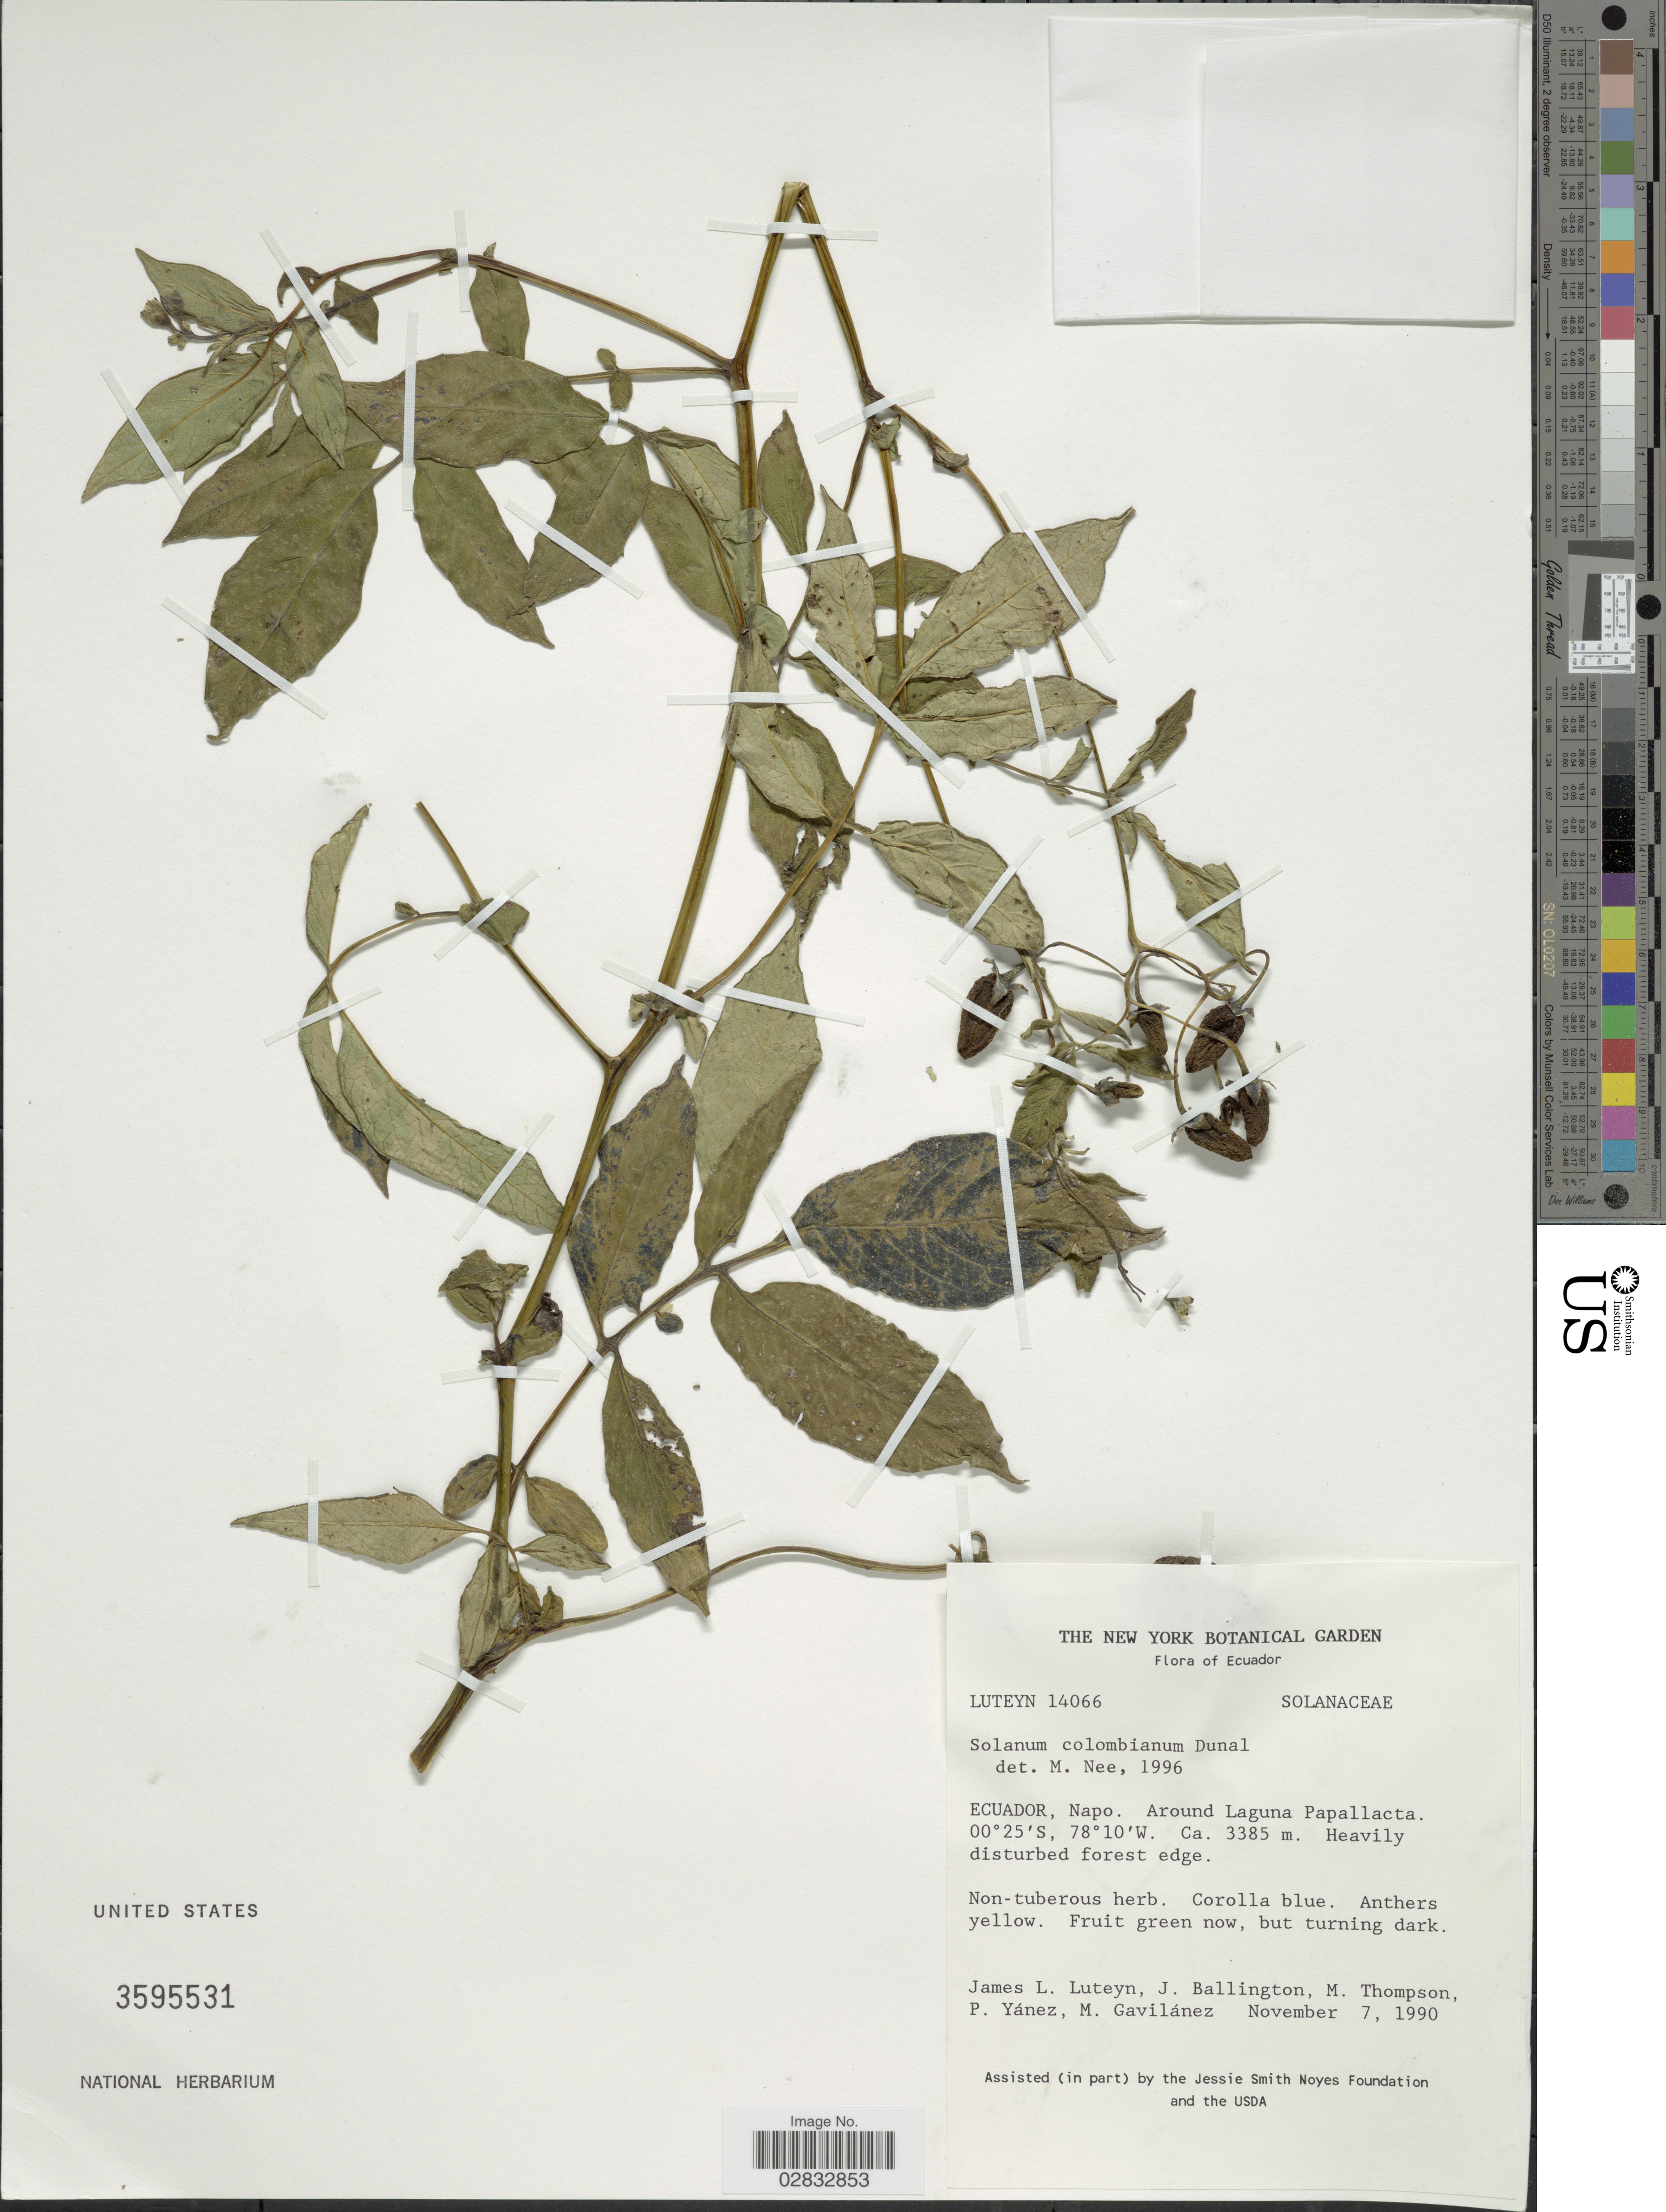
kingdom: Plantae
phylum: Tracheophyta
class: Magnoliopsida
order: Solanales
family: Solanaceae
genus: Solanum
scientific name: Solanum colombianum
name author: Dunal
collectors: J. L. Luteyn, J. Ballington, M. Thompson, P. Yanez & M. Gavilánez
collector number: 14066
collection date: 1990-11-07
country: Ecuador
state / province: Napo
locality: Around Laguna Papllacta.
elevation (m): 3385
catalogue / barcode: US 3595531